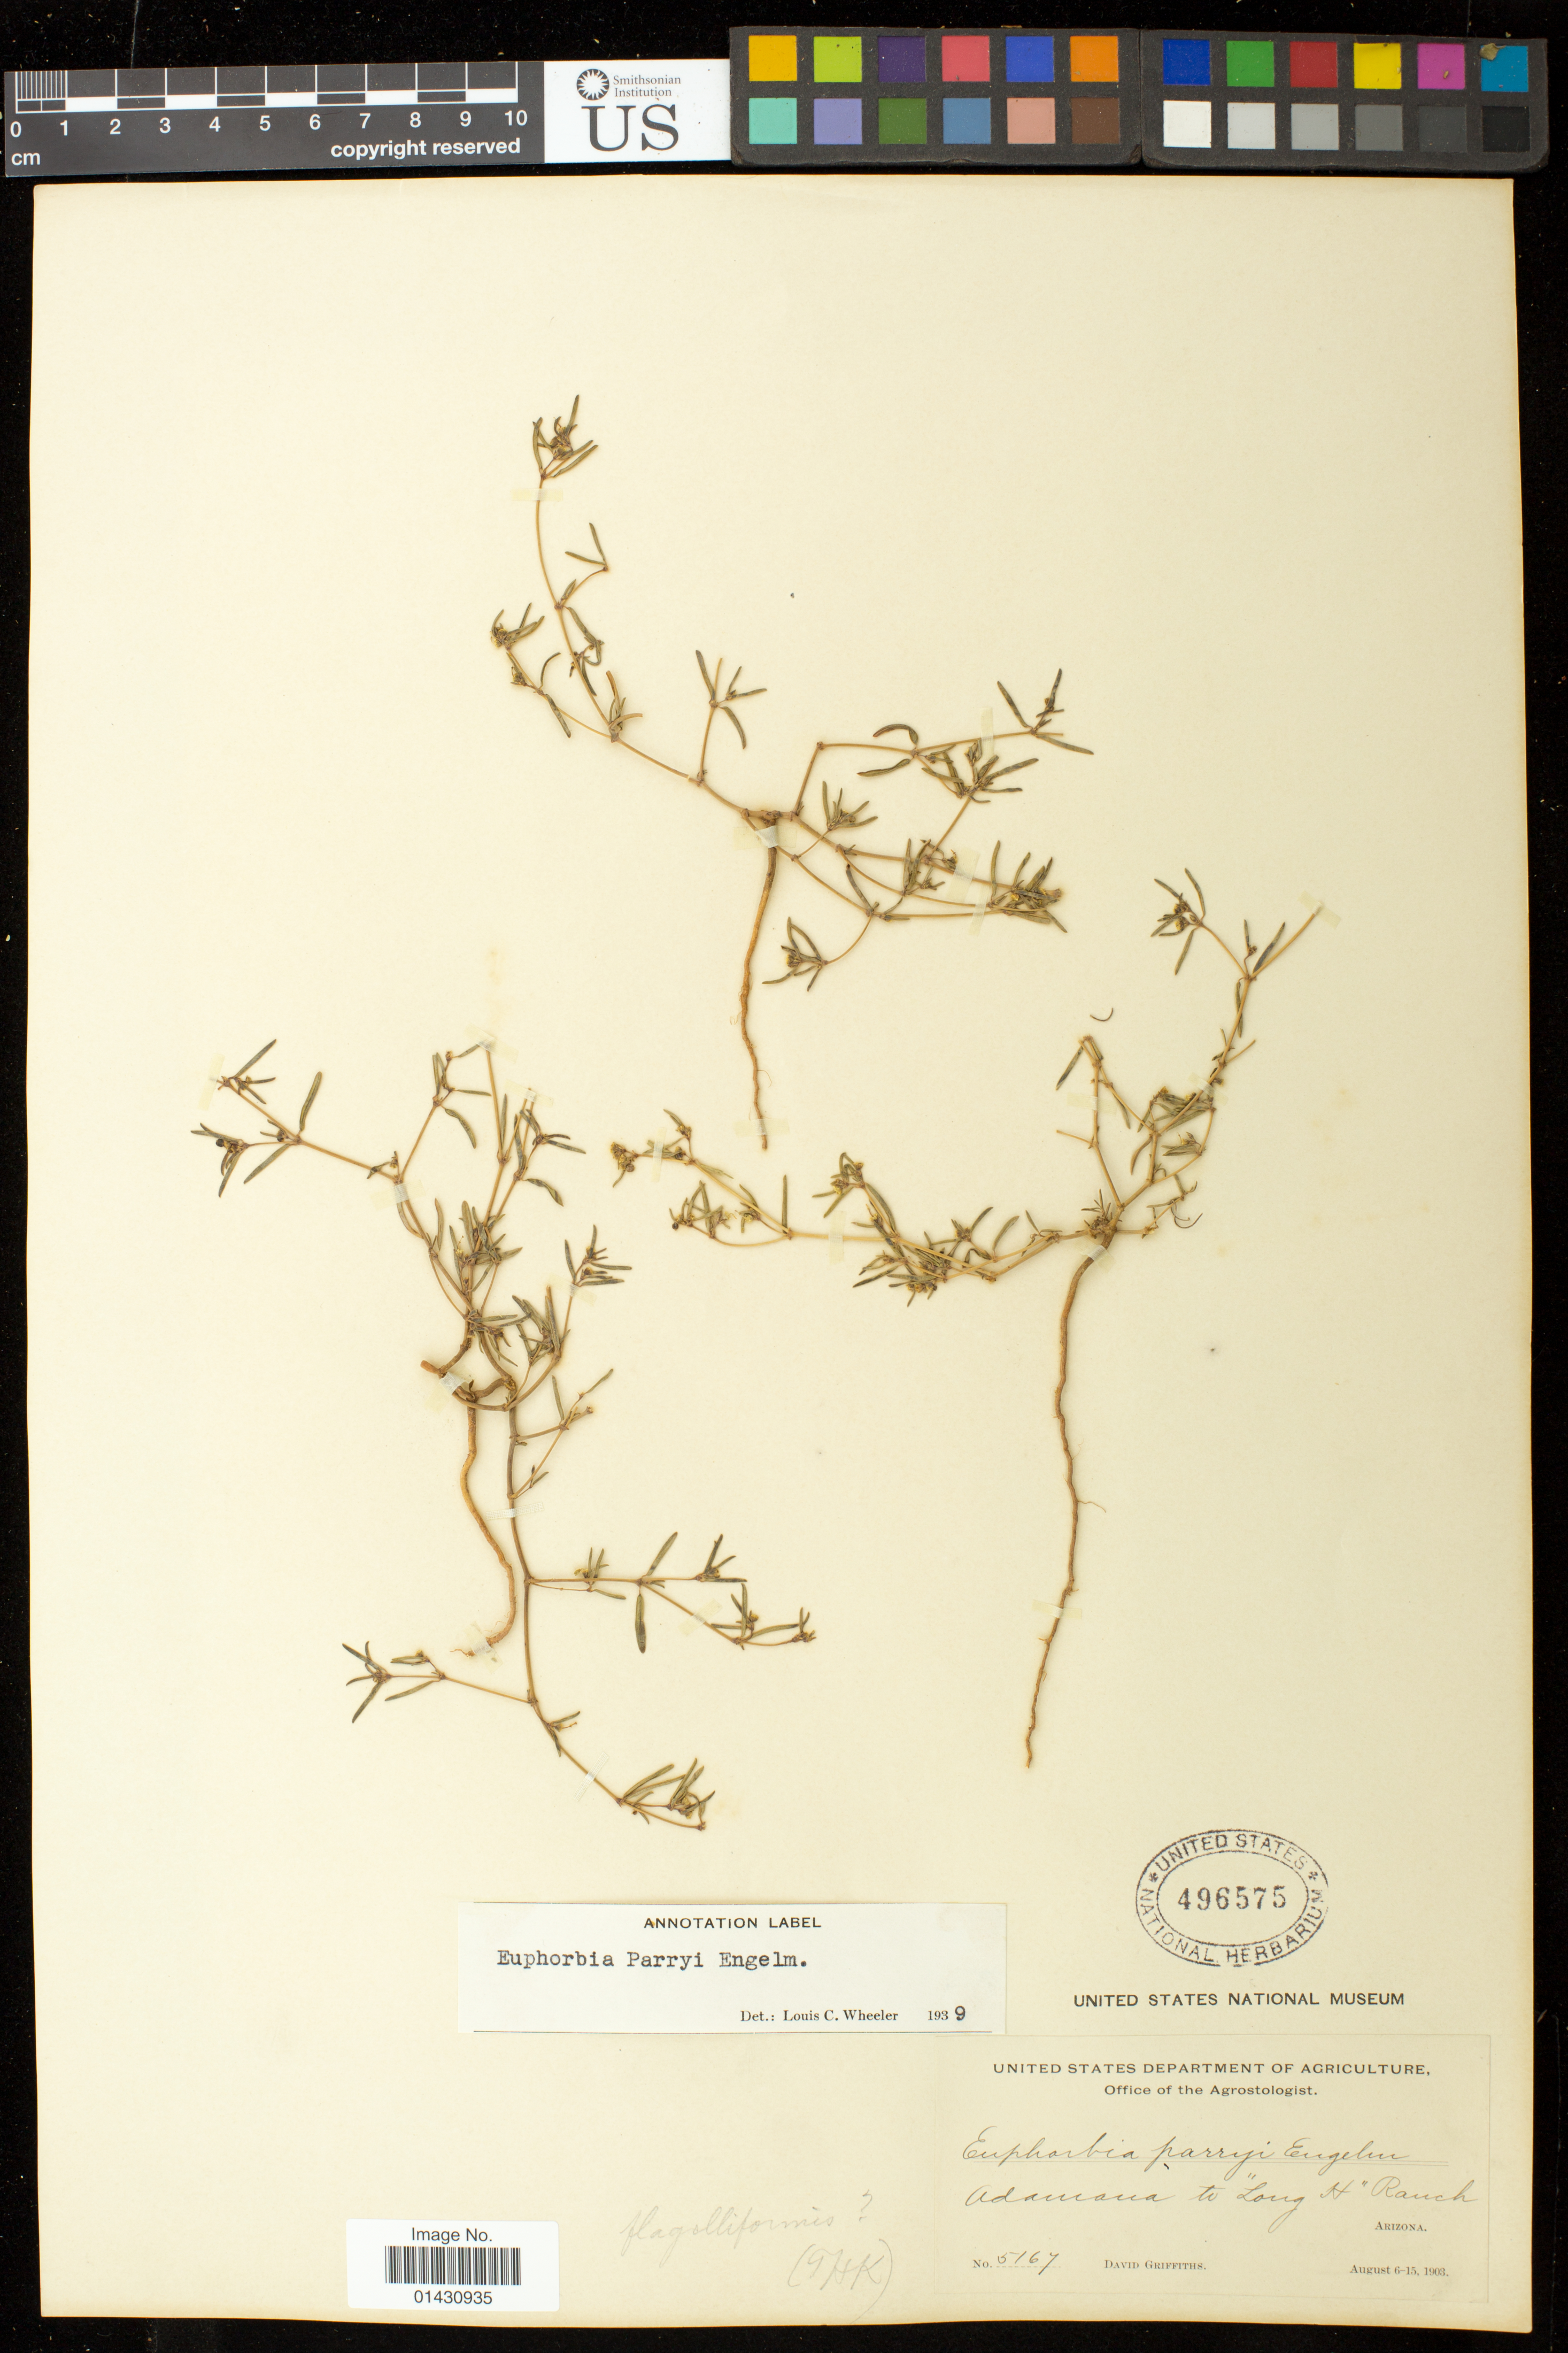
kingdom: Plantae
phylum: Tracheophyta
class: Magnoliopsida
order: Malpighiales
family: Euphorbiaceae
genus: Euphorbia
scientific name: Euphorbia parryi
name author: Engelm.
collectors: D. Griffiths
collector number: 5167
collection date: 1903-08-06/1903-08-15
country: United States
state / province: Arizona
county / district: Apache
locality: Adamana to "Long H" Ranch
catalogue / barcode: US 496575